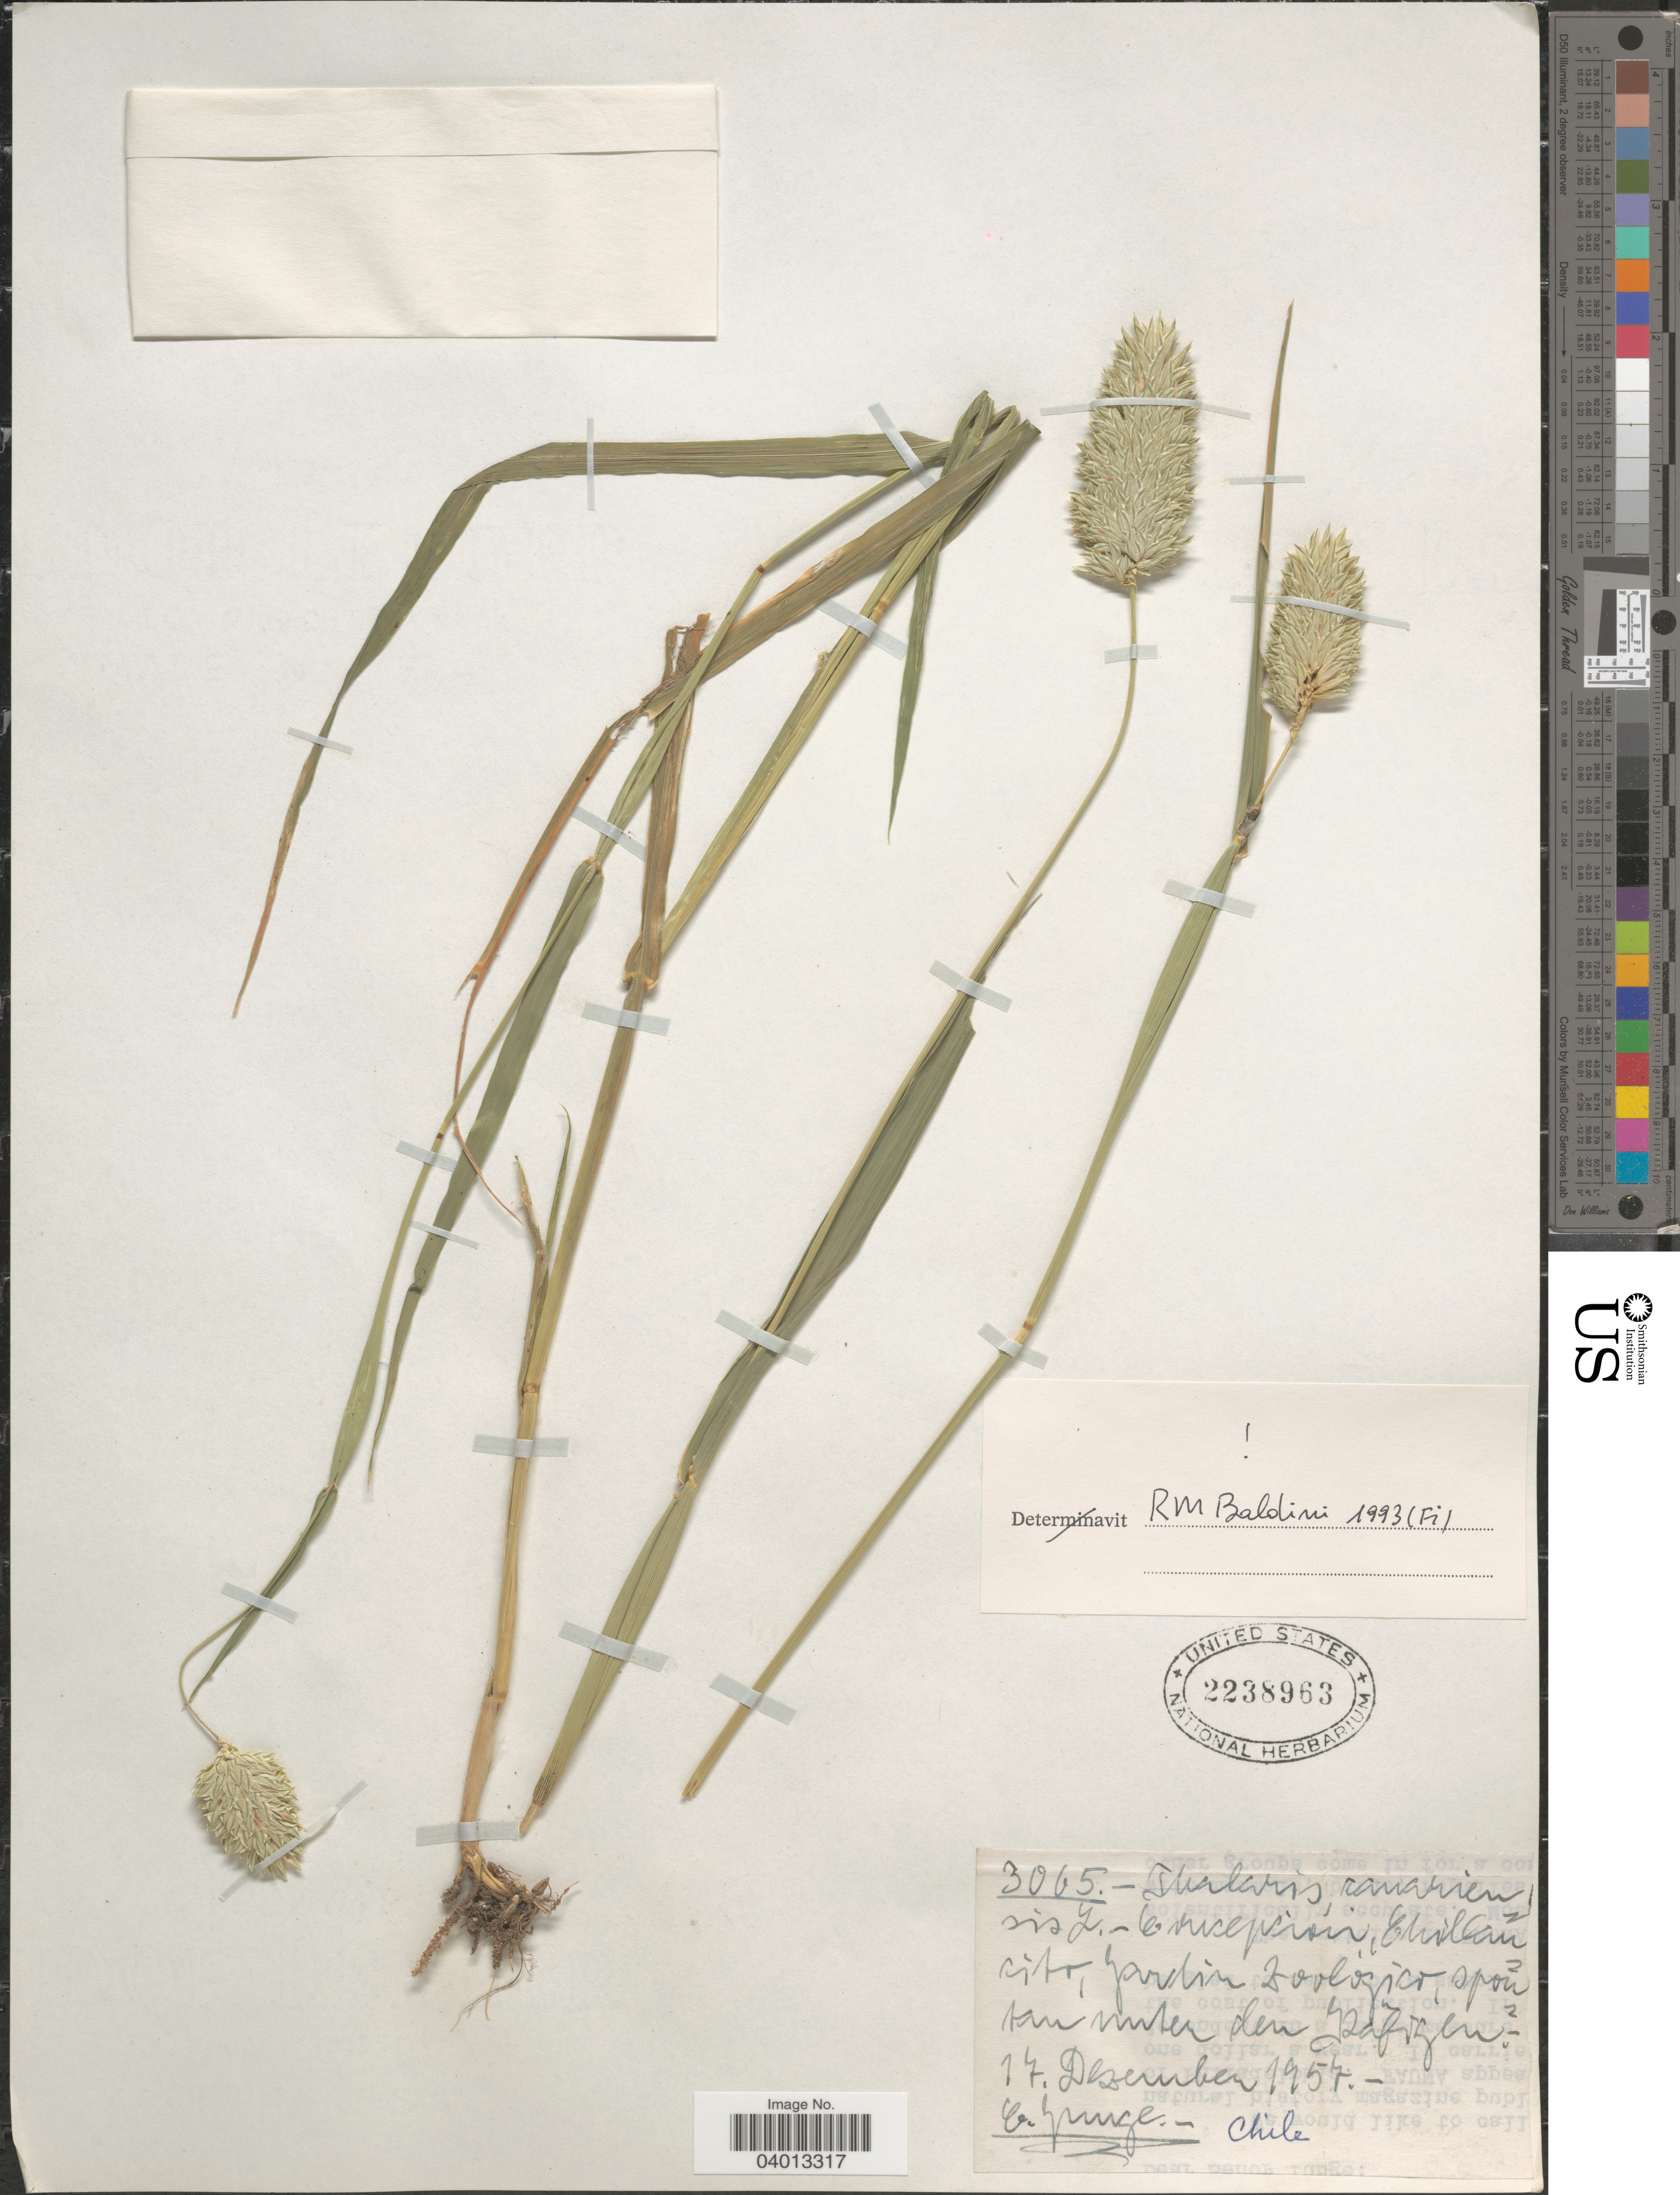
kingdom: Plantae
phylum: Tracheophyta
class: Liliopsida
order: Poales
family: Poaceae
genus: Phalaris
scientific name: Phalaris canariensis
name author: L.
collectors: E. Junge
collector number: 3065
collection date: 1957-12-17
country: Chile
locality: Concepcion, Chillancito, Jardim Zoològico, spontan inter den Käfigen.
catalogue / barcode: US 2238963